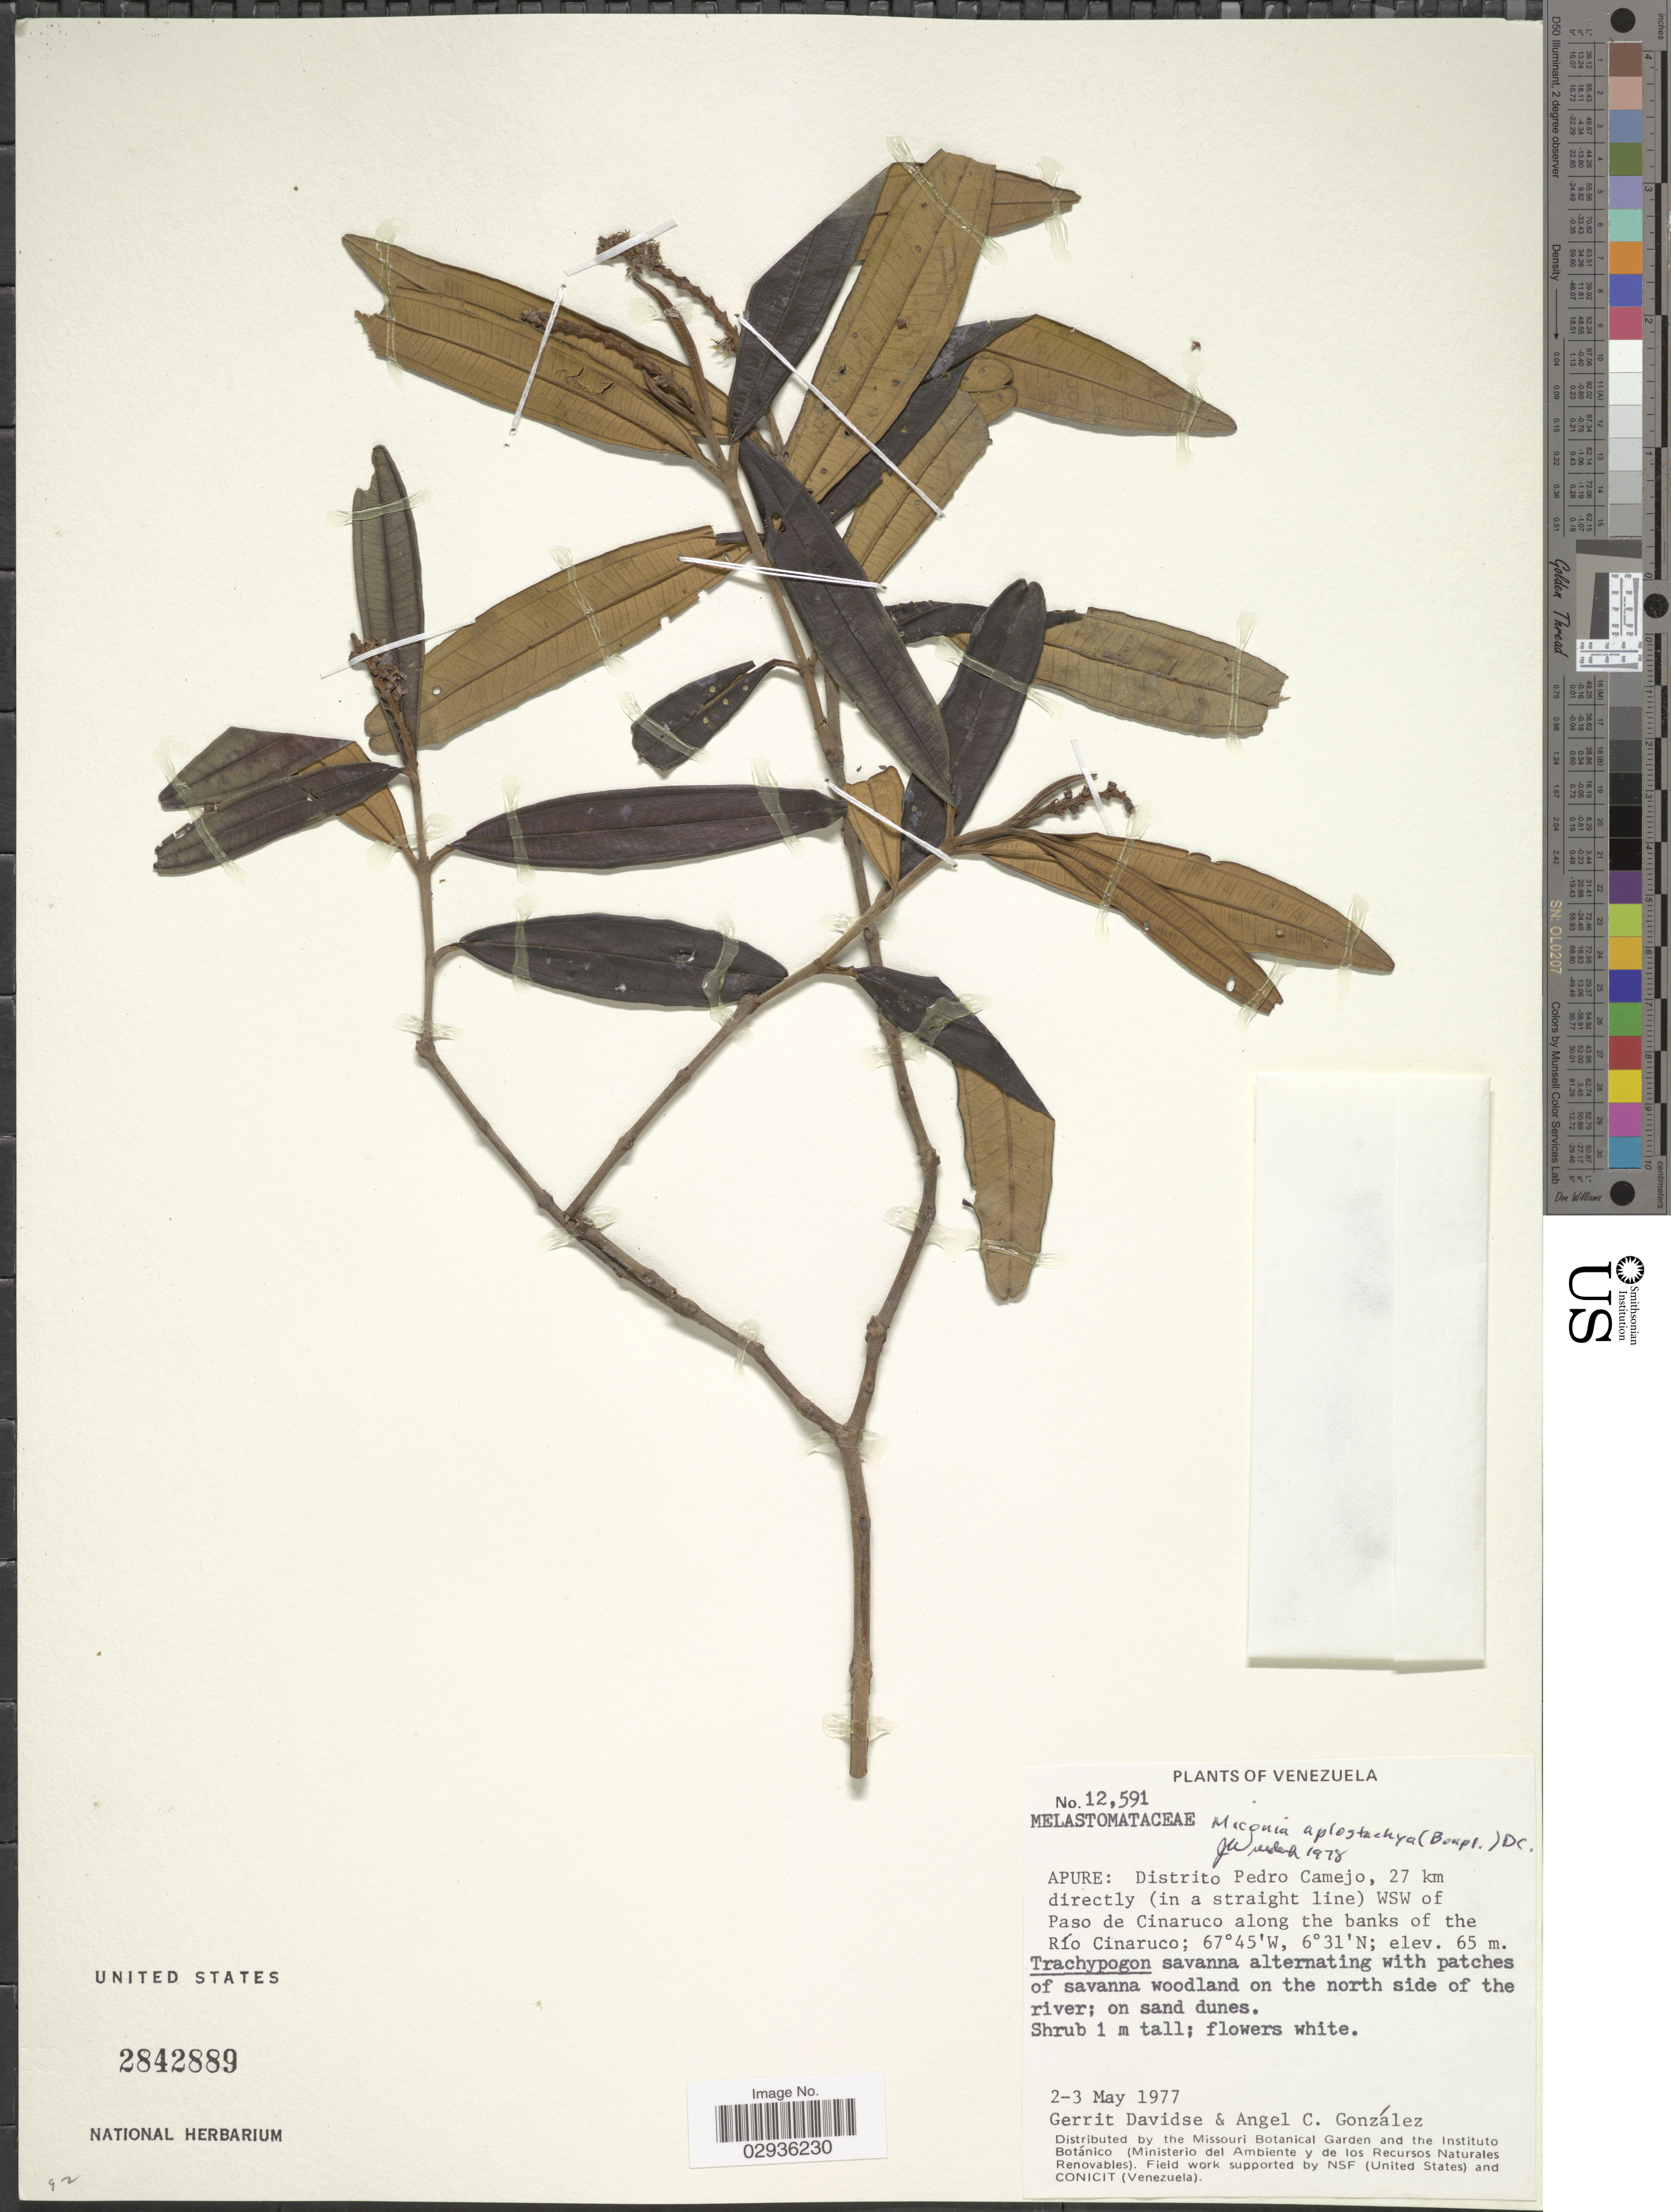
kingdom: Plantae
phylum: Tracheophyta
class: Magnoliopsida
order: Myrtales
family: Melastomataceae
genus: Miconia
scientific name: Miconia aplostachya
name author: (Bonpl.) DC.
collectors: G. Davidse & A. C. González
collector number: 12591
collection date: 1977-05-02/1977-05-03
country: Venezuela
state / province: Apure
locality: Distrito Pedro Camejo, 27 km directly (in a straight line) WSW of Paso de Cinaruco along the banks of the Río Cinaruco.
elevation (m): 65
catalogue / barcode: US 2842889